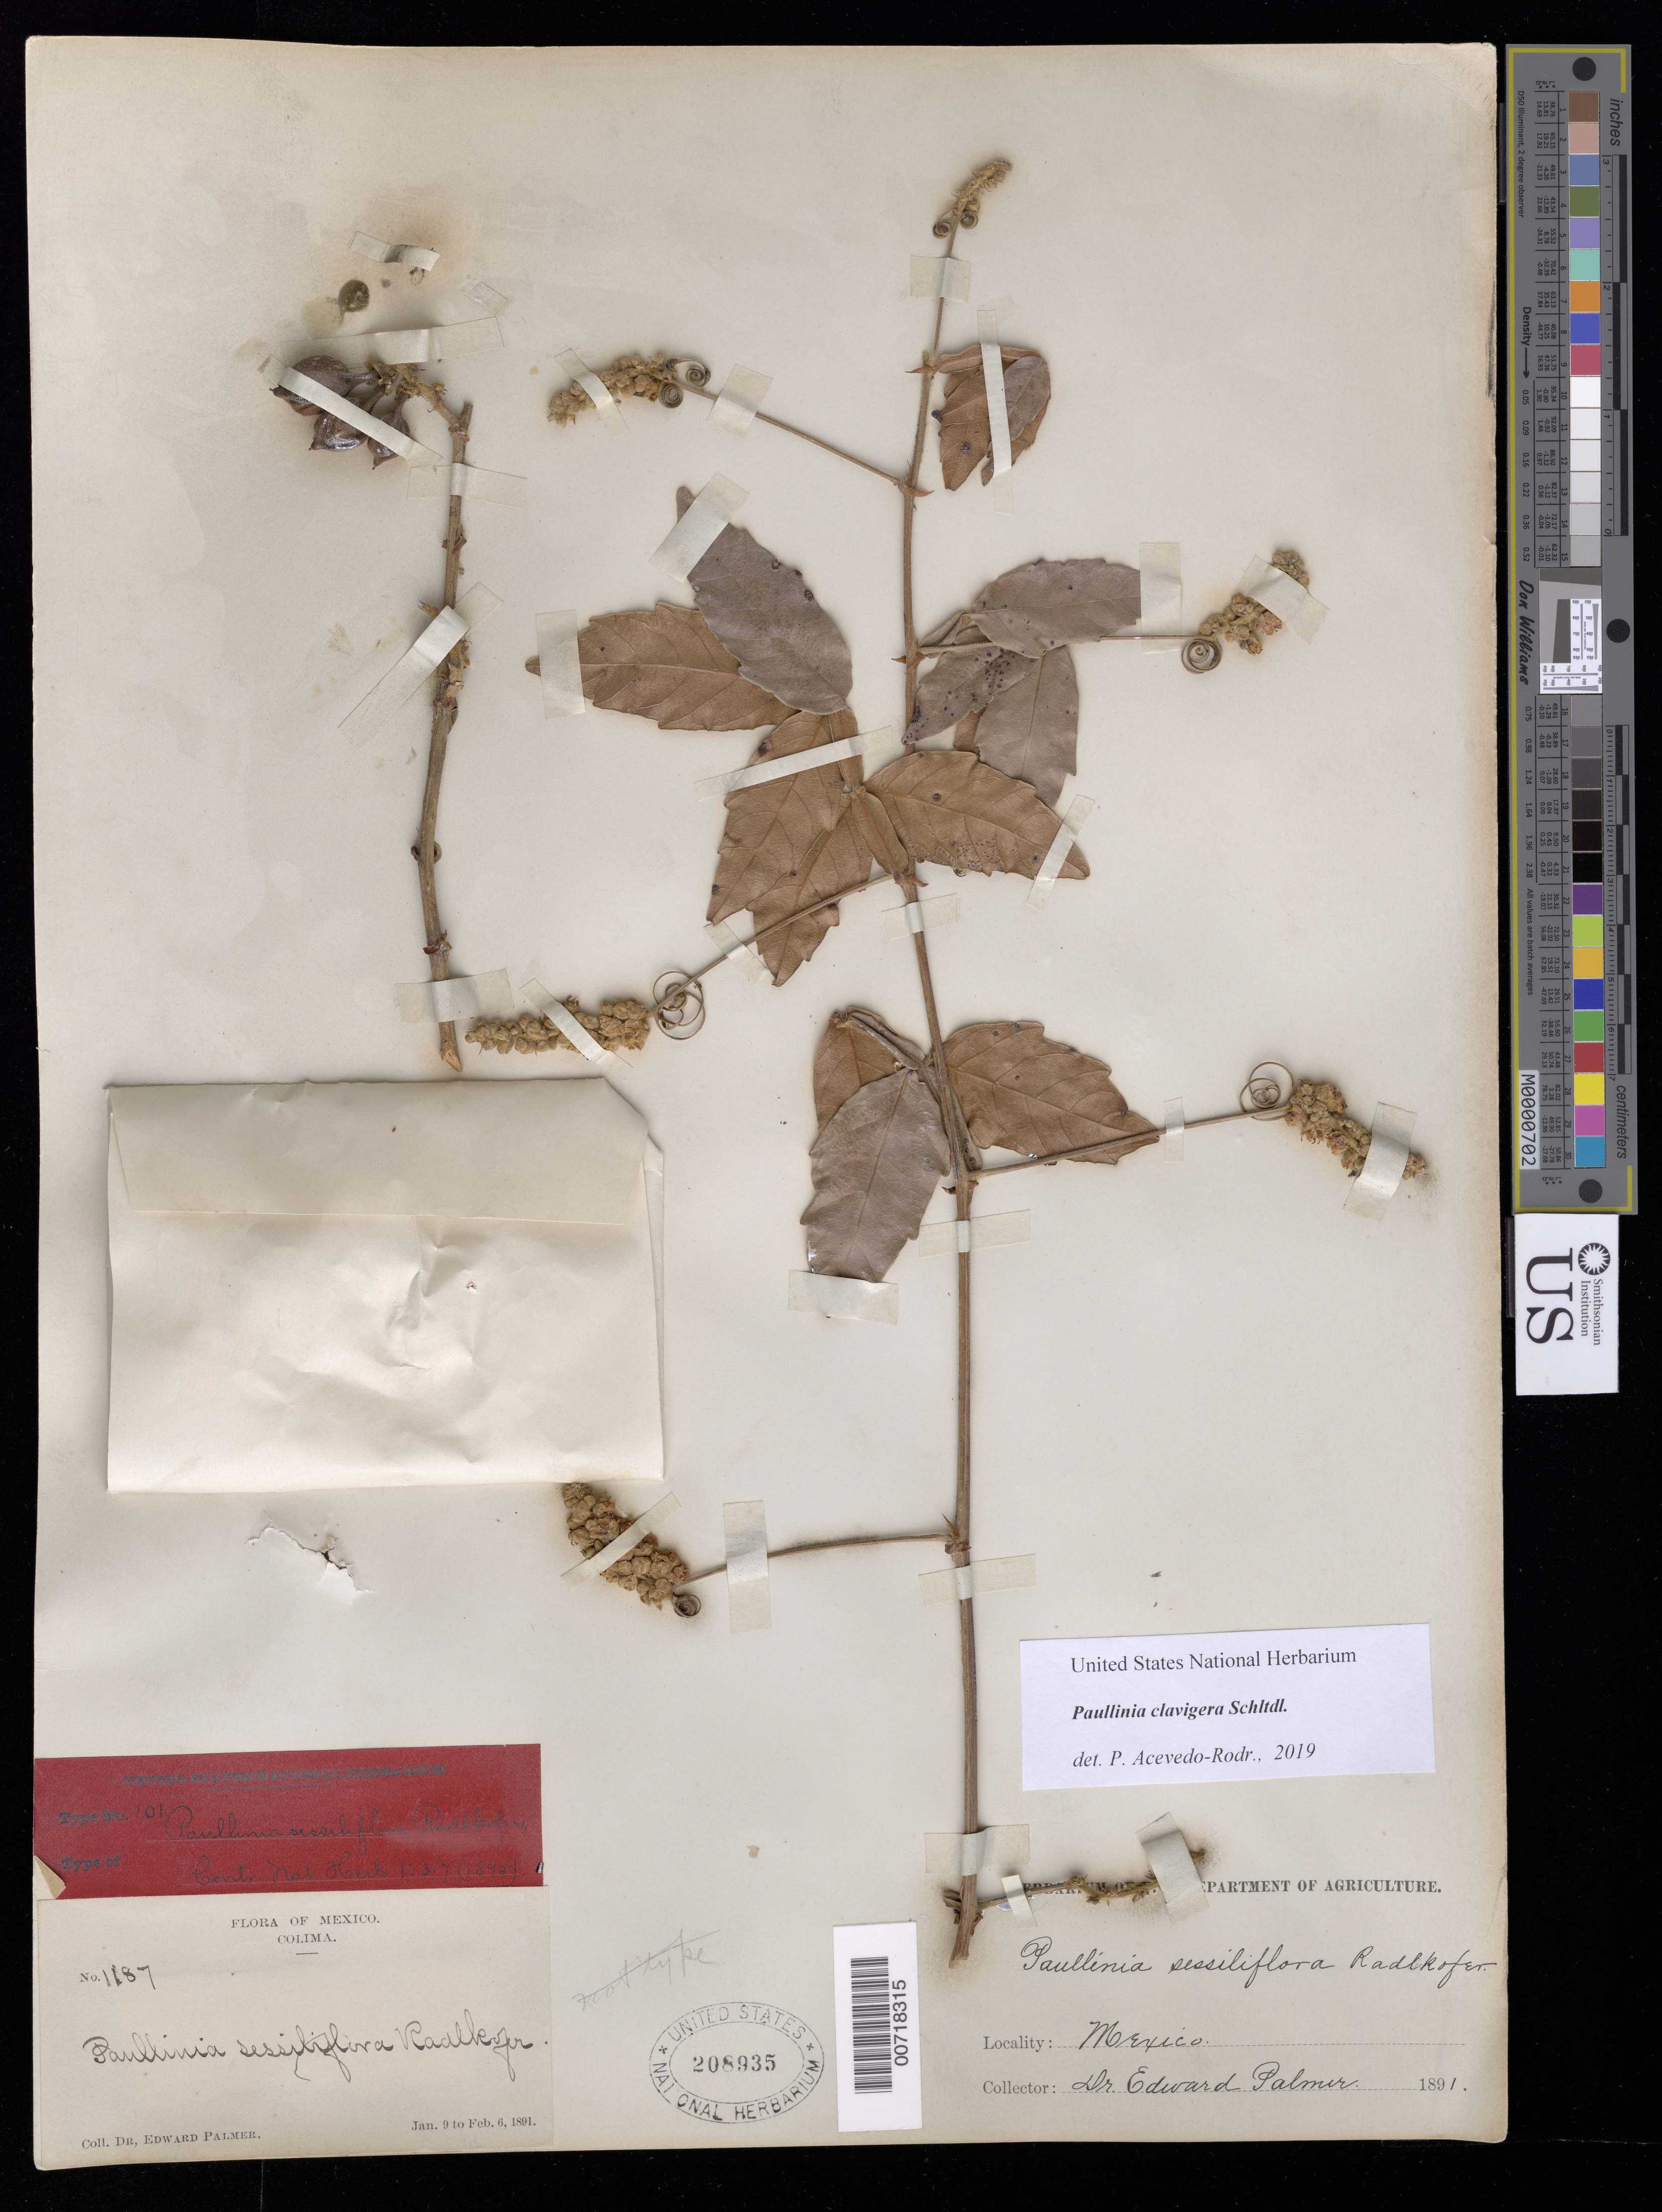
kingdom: Plantae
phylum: Tracheophyta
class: Magnoliopsida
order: Sapindales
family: Sapindaceae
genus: Paullinia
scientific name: Paullinia sessiliflora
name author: Radlk.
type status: Possible Type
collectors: E. Palmer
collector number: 1187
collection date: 1891-01-09/1891-02-06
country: Mexico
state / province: Colima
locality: Colima.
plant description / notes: Surely original material but dubiously type material; protologue cites this collection number (1187) but with collection date of Dec. 1890 and locality of Manzanilla (see USNH 1416383 for specimen with that data); this specimen is dated Jan. 9 to Feb. 6, 1891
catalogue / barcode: US 208935